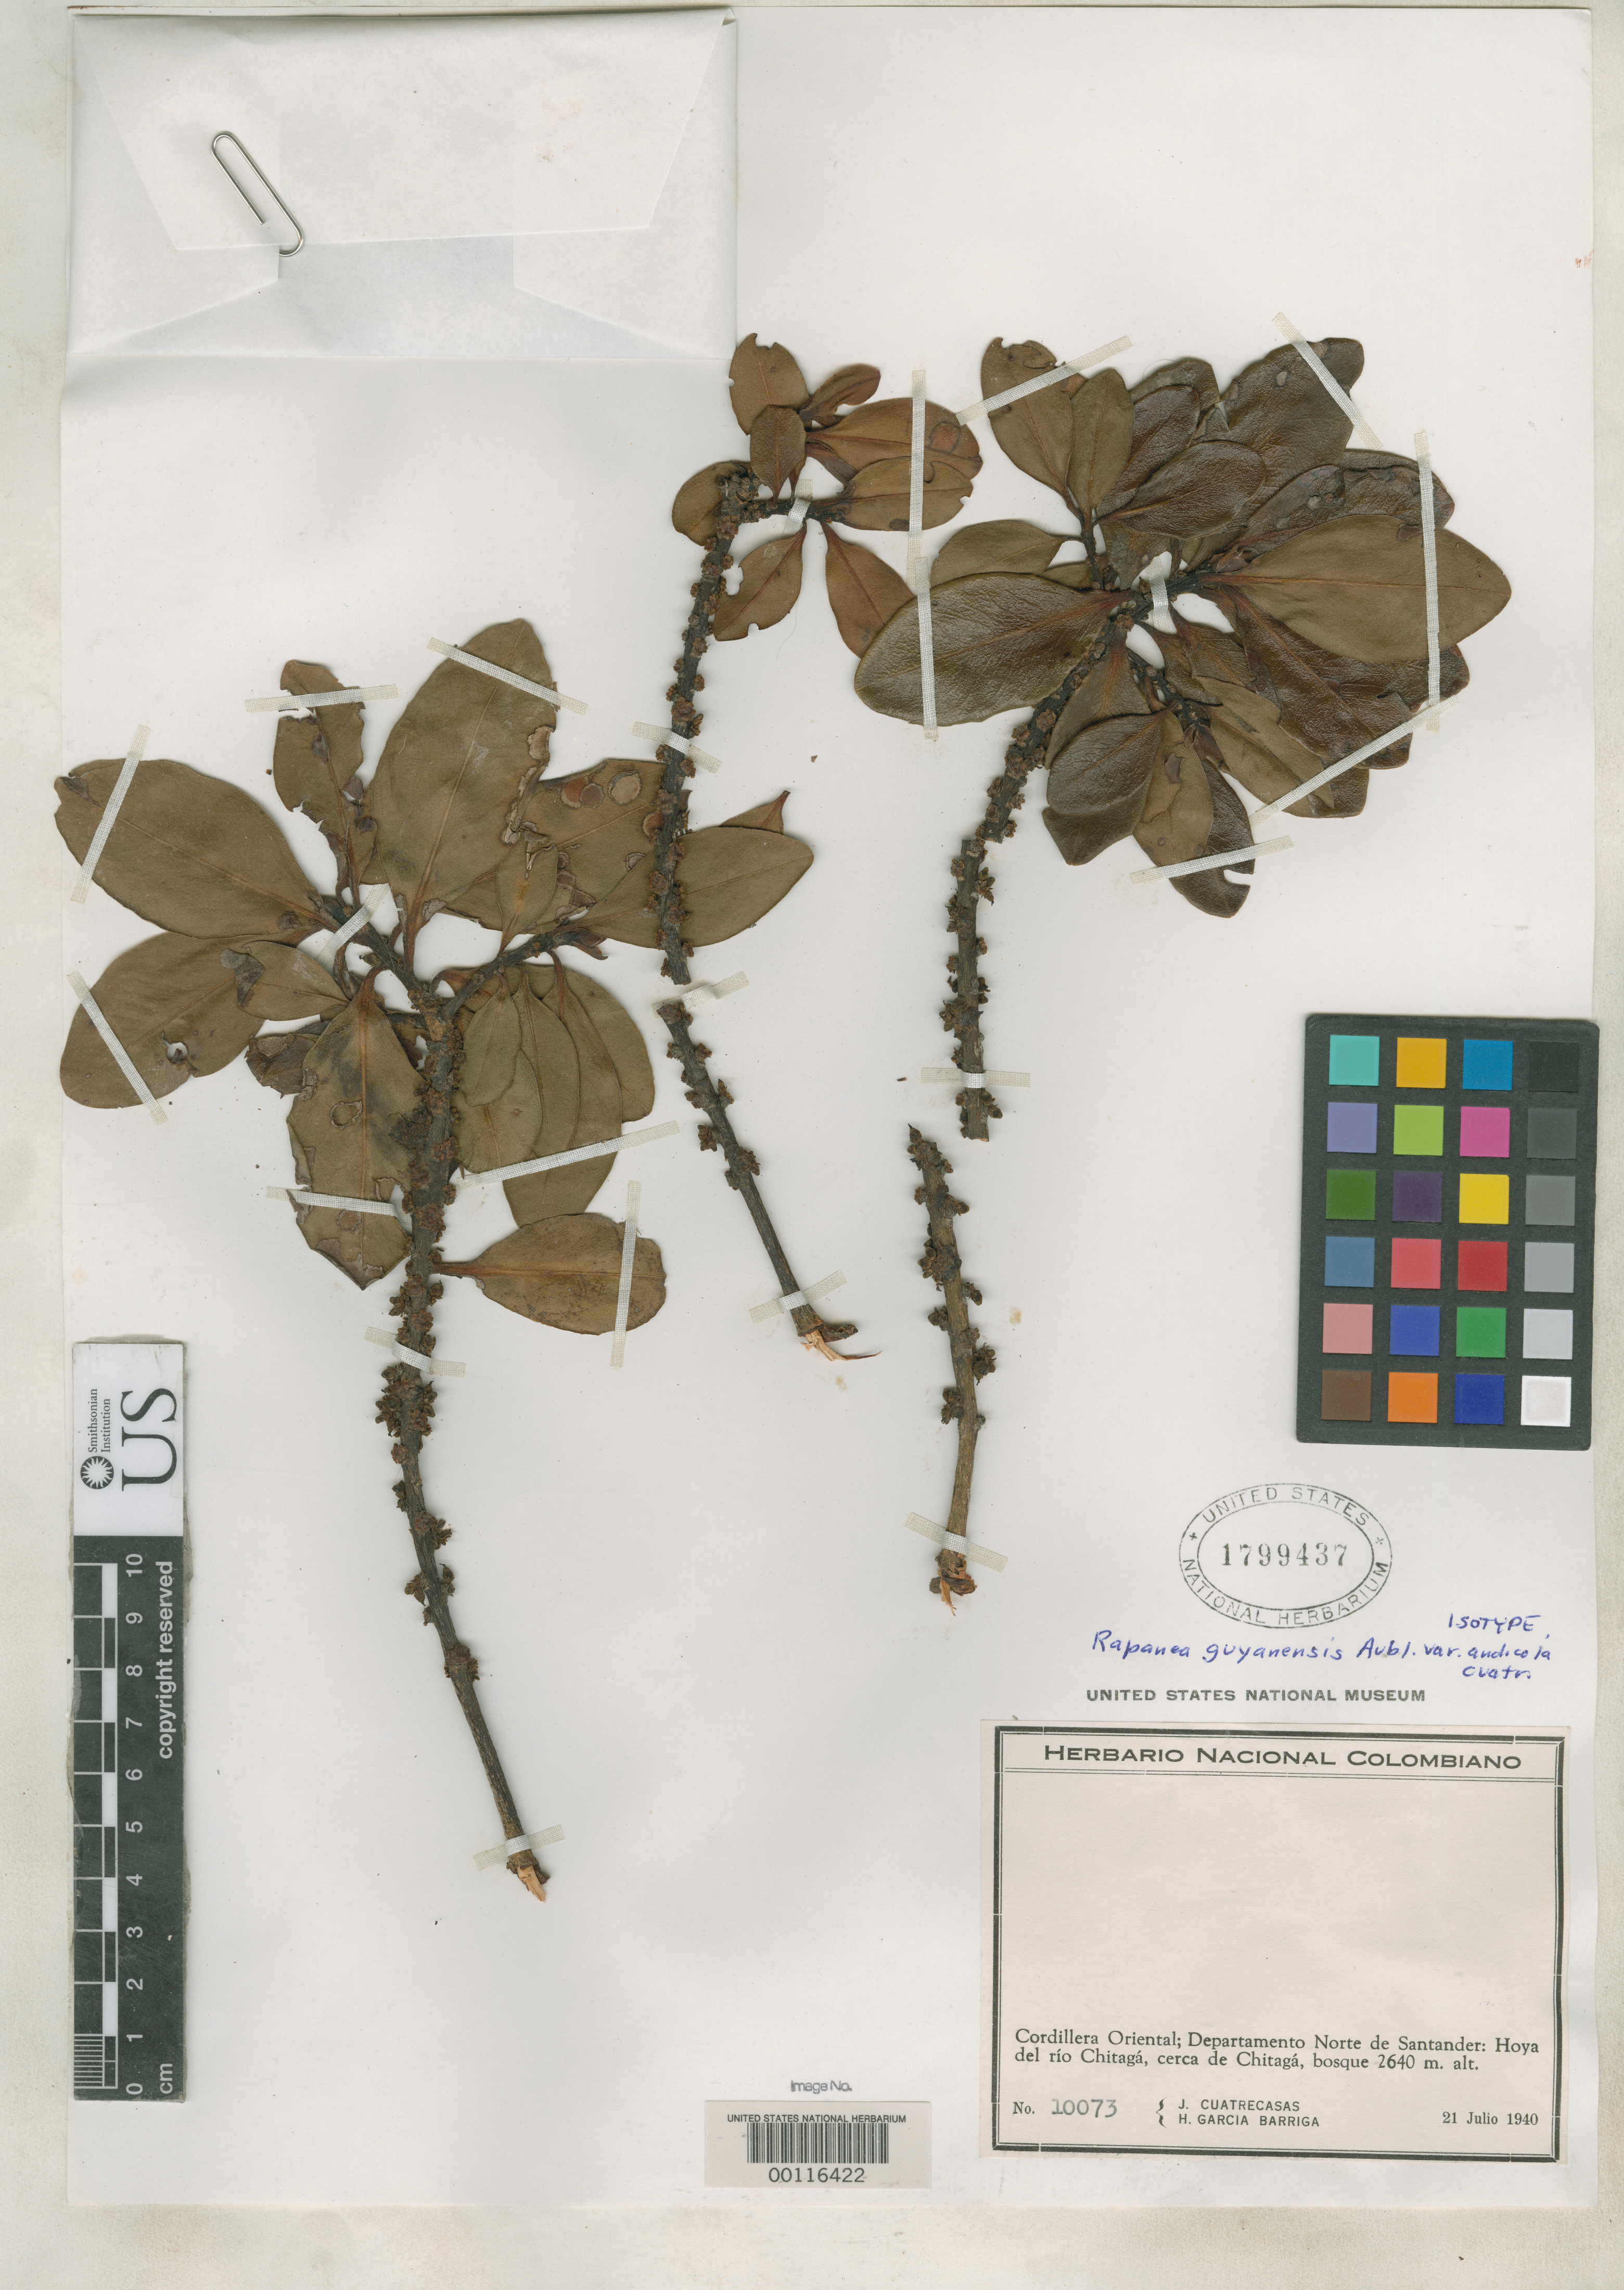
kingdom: Plantae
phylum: Tracheophyta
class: Magnoliopsida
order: Ericales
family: Primulaceae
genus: Rapanea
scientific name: Rapanea guianensis var. andicola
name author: Cuatrec.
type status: Isotype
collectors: J. Cuatrecasas & H. García Barriga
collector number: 10073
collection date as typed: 21 Jul 1940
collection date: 1940-07-21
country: Colombia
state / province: Norte de Santander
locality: Hoya del Rio Chitaga, Cerca de Chitaga.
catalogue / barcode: US 1799437